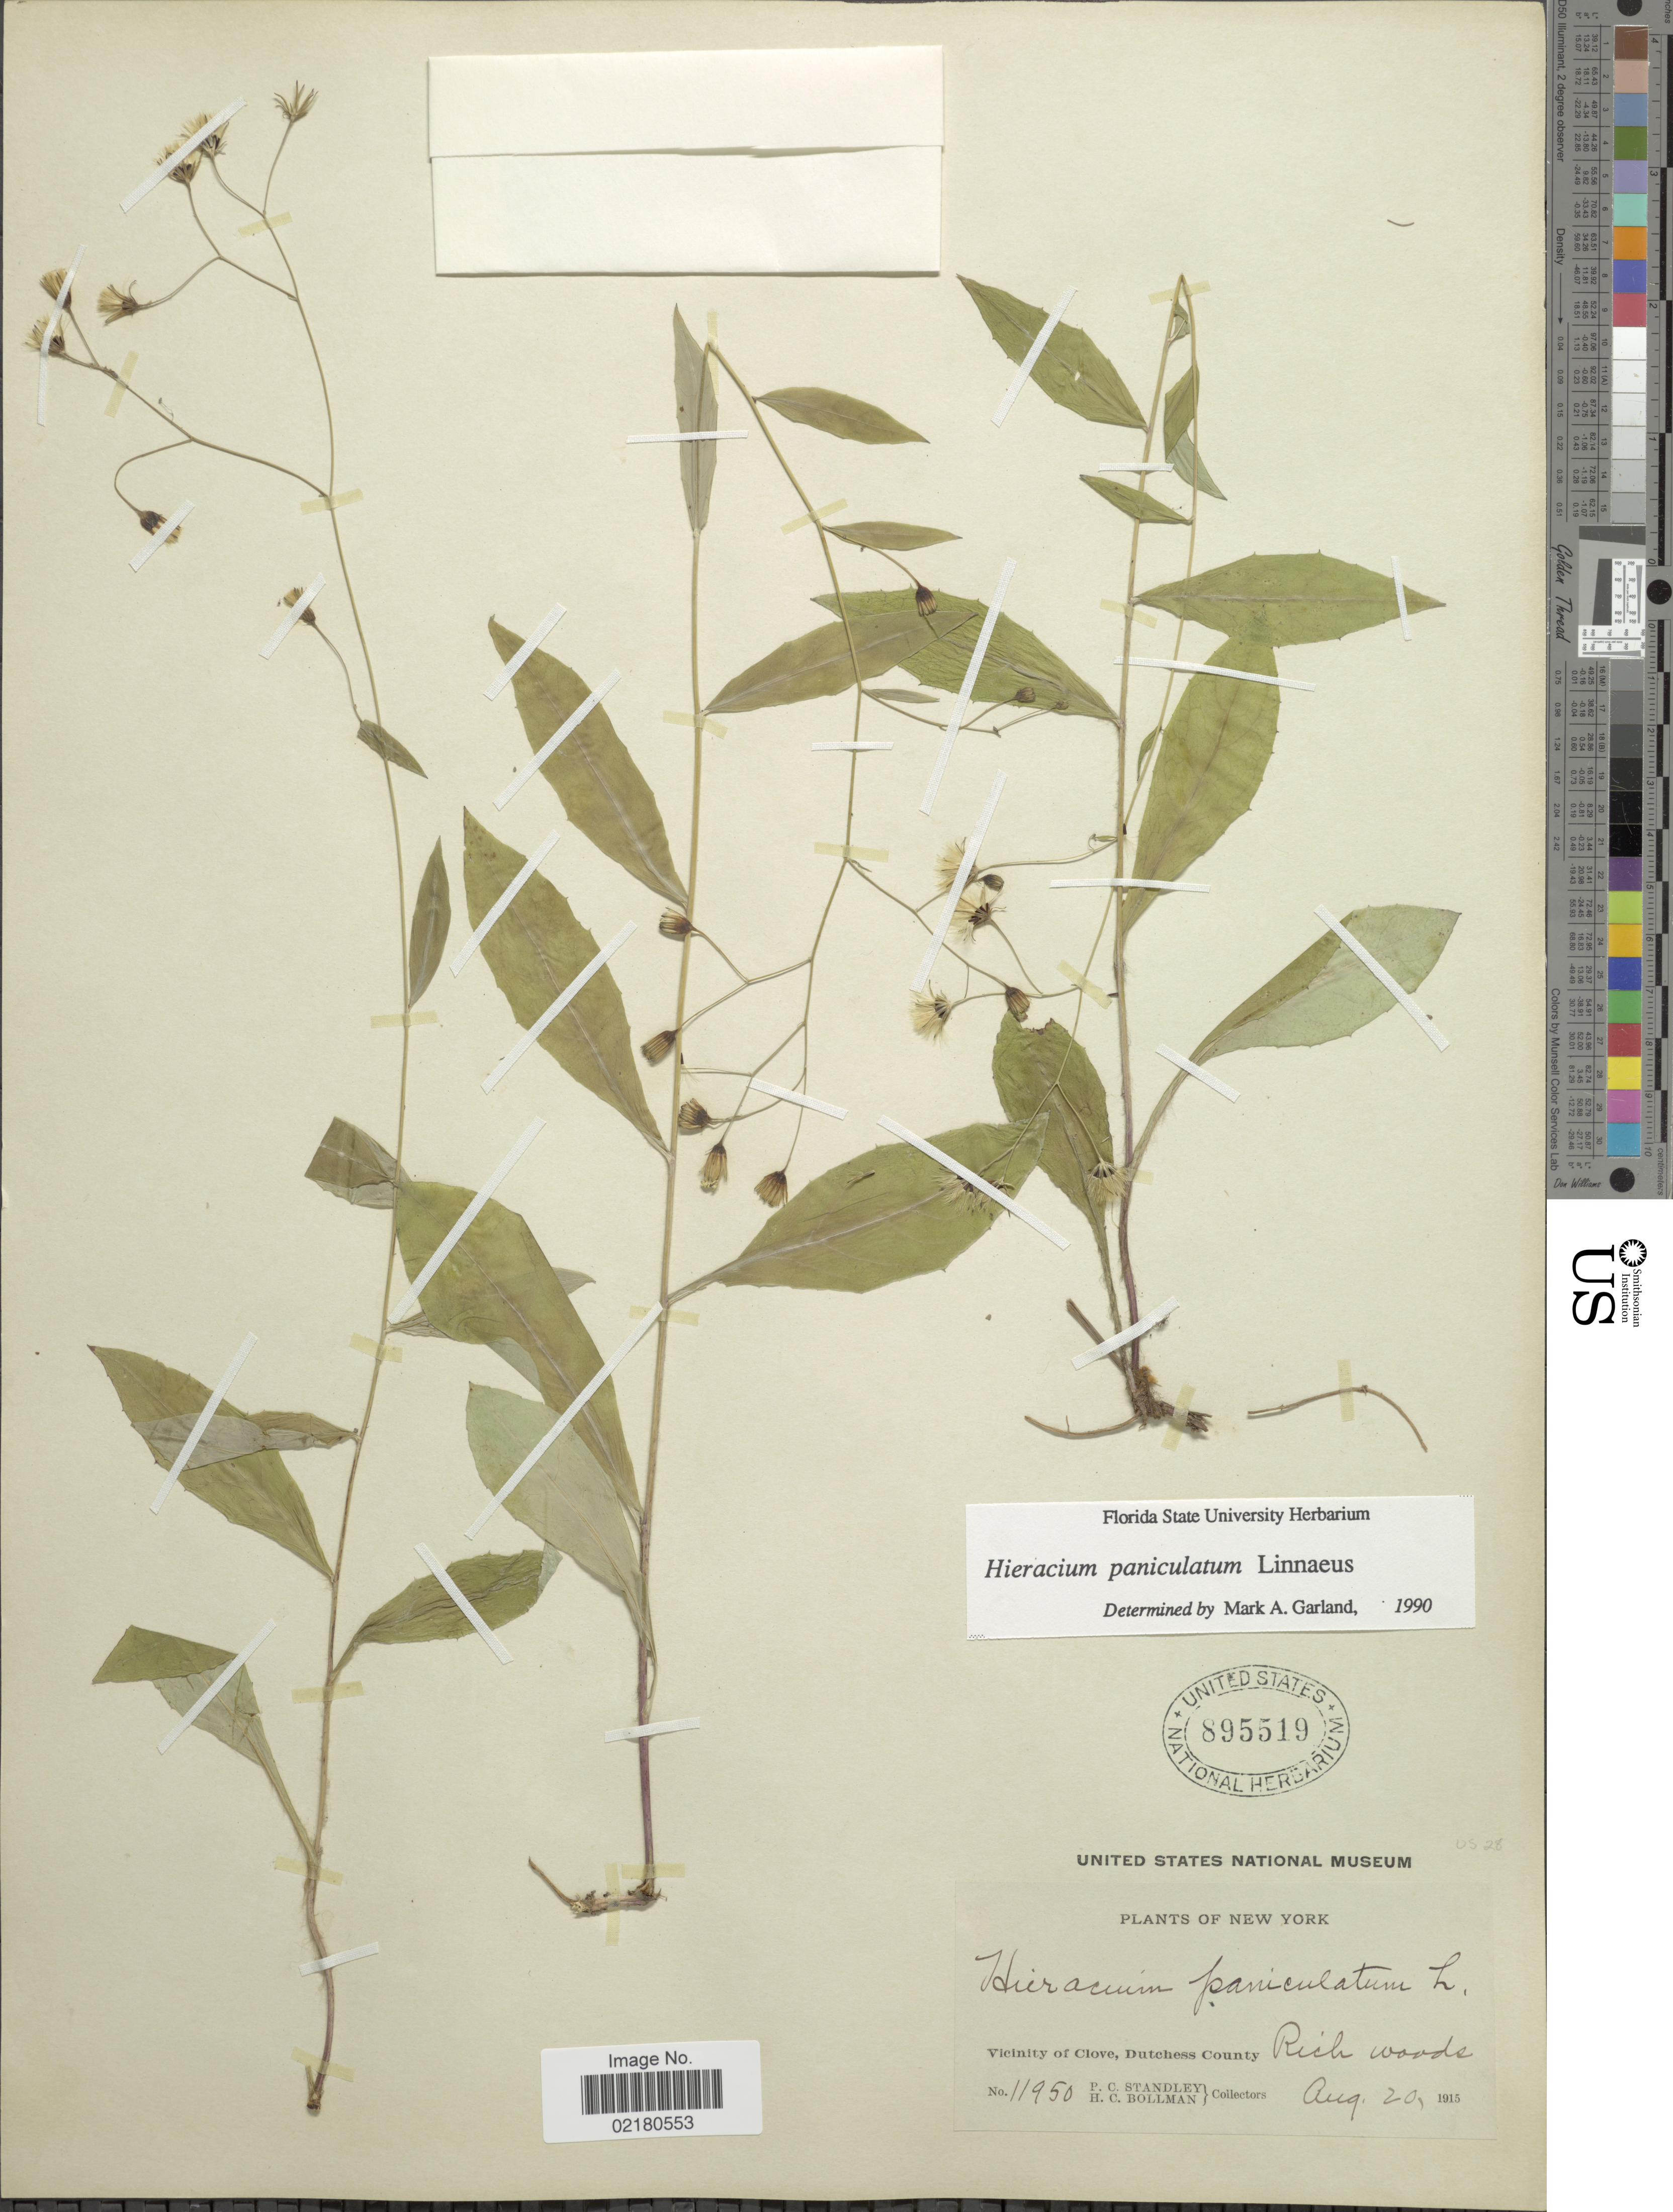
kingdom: Plantae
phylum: Tracheophyta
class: Magnoliopsida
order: Asterales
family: Asteraceae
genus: Hieracium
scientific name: Hieracium paniculatum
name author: L.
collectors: P. C. Standley & H. C. Bollman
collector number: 11950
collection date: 1915-08-20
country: United States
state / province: New York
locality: Vicinity of Clove, Dutchess County. Rich woods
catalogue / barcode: US 895519